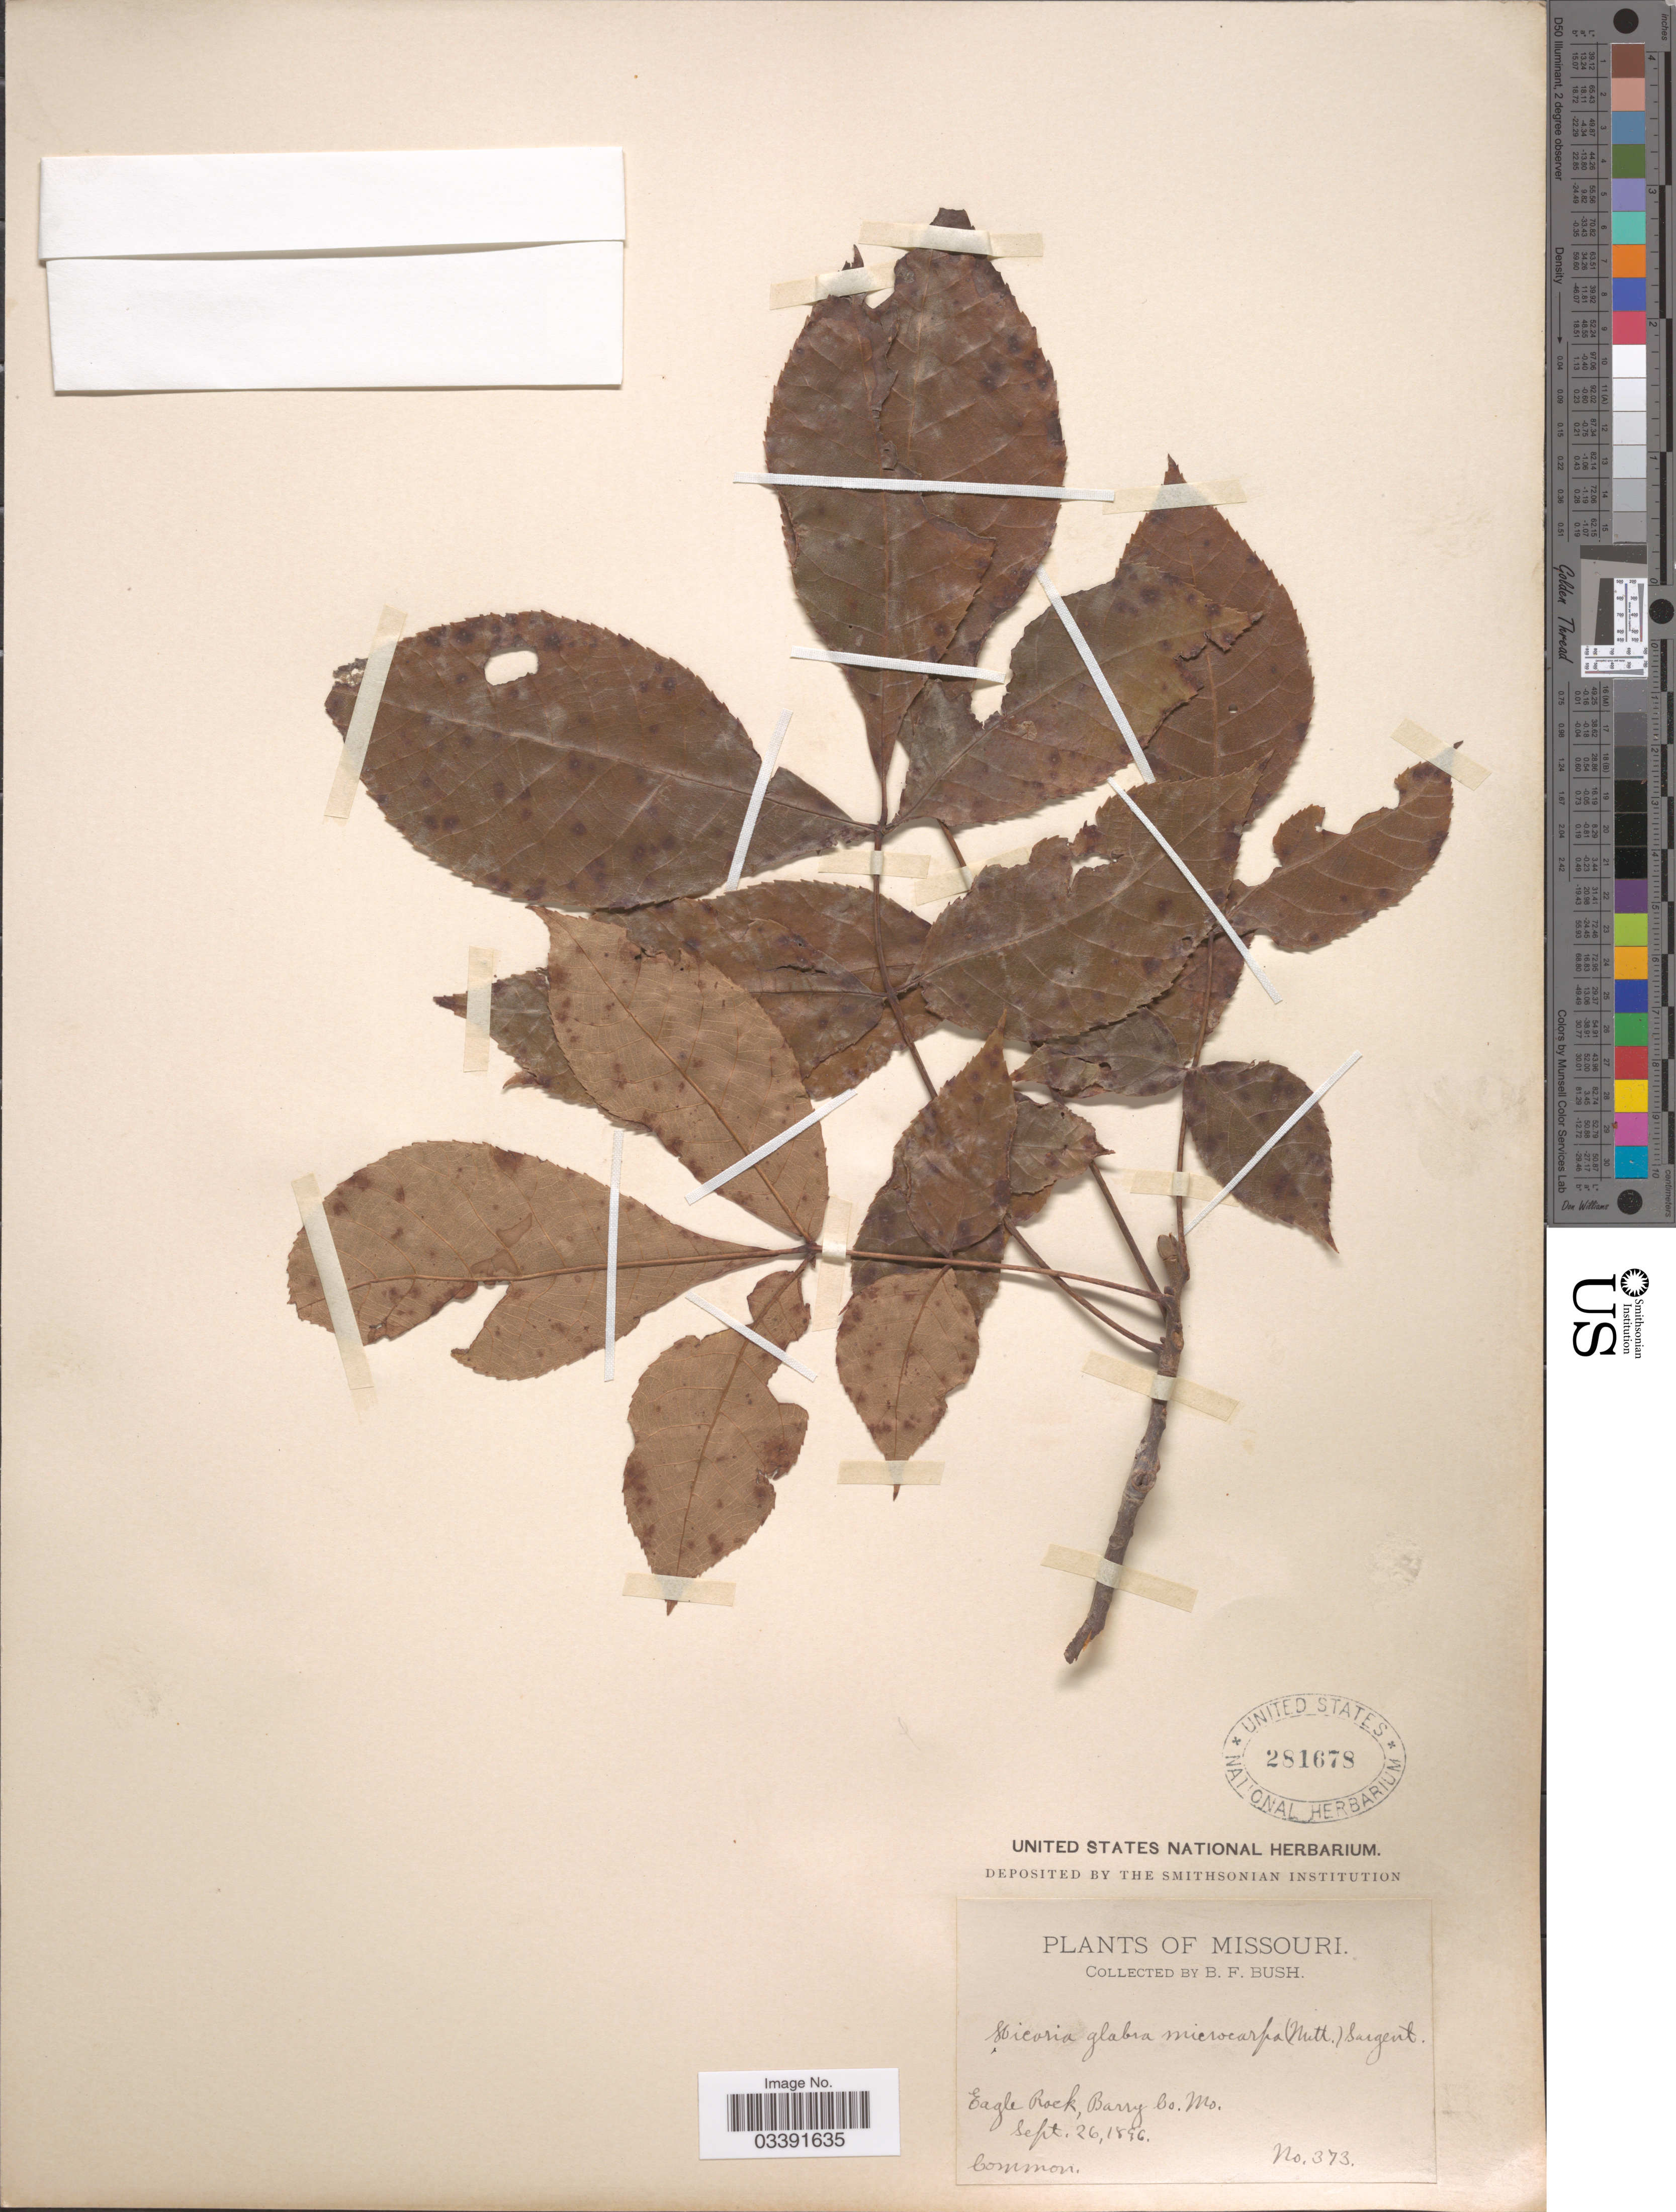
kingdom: Plantae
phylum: Tracheophyta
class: Magnoliopsida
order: Fagales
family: Juglandaceae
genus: Carya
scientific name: Carya glabra var. glabra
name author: (Mill.) Sweet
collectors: B. F. Bush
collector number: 373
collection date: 1896-09-26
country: United States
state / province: Missouri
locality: Eagle Rock, Barry Co.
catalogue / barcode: US 281678